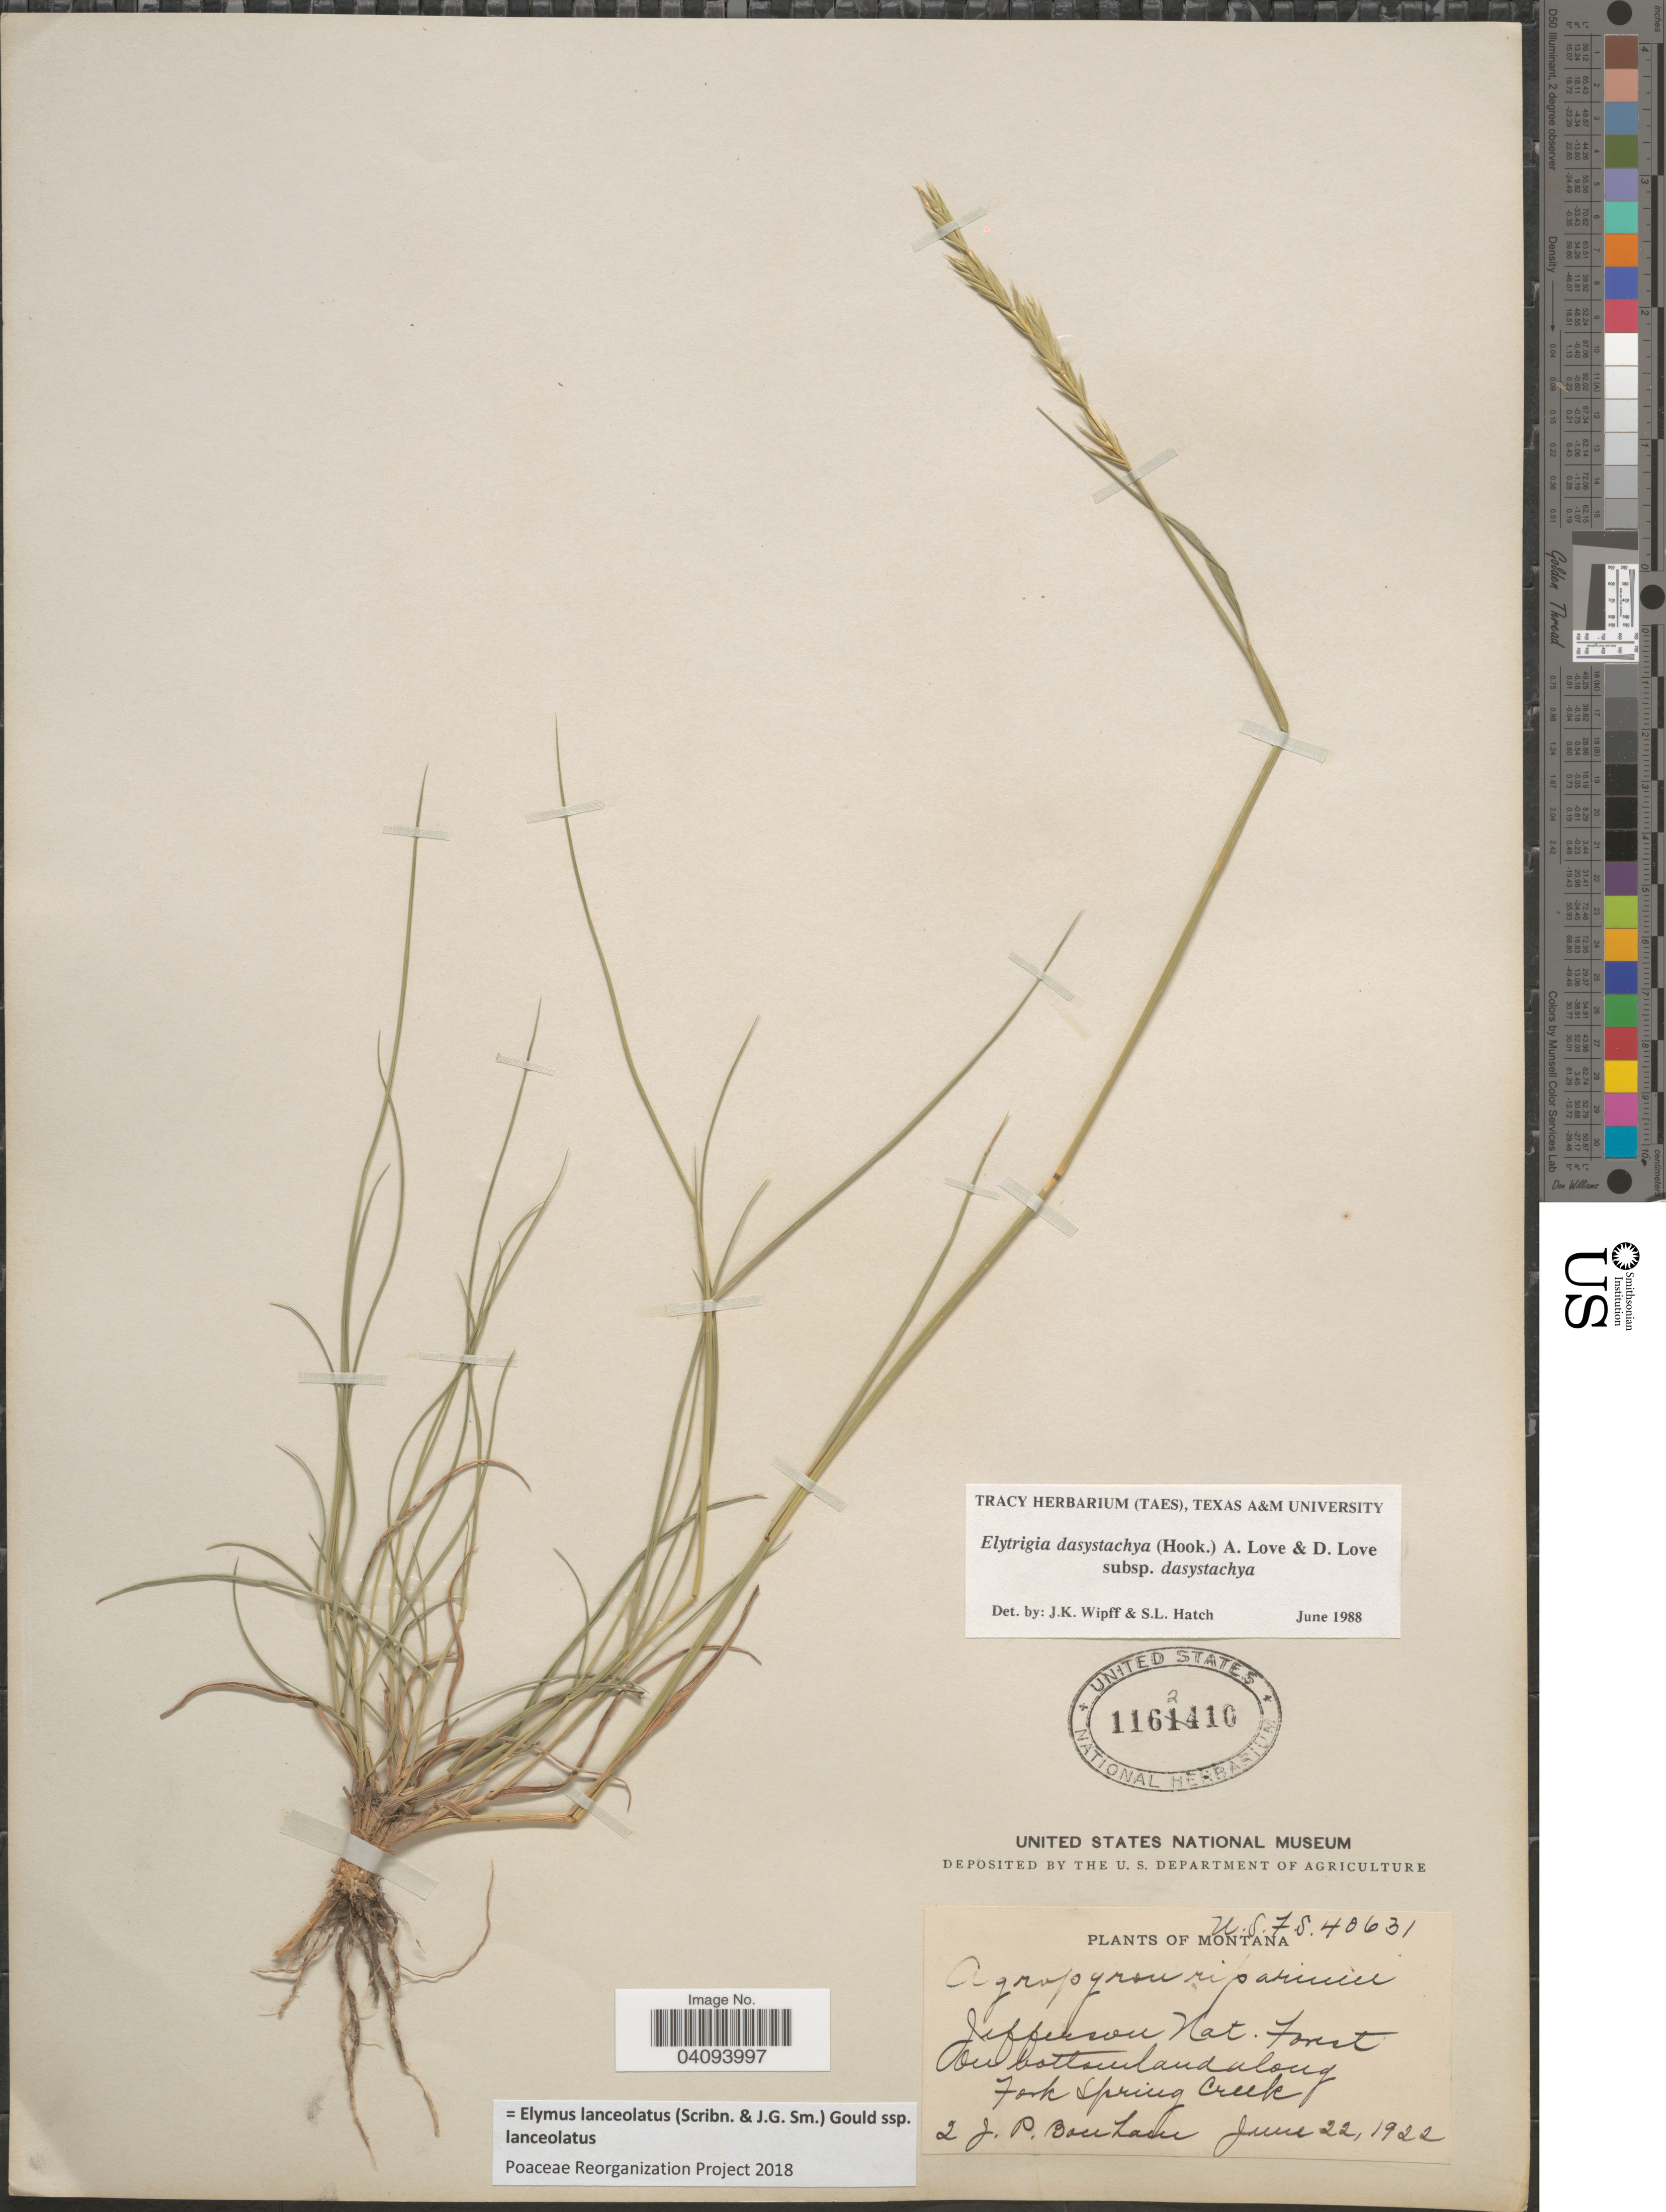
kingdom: Plantae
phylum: Tracheophyta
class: Liliopsida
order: Poales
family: Poaceae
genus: Elymus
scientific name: Elymus lanceolatus subsp. lanceolatus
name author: (Scribn. & J.G. Sm.) Gould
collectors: J. Bouham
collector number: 2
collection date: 1922-06-22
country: United States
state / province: Montana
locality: Jefferson Nat. Forest. On bottomland along Fork Spring Creek.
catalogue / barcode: US 1162410